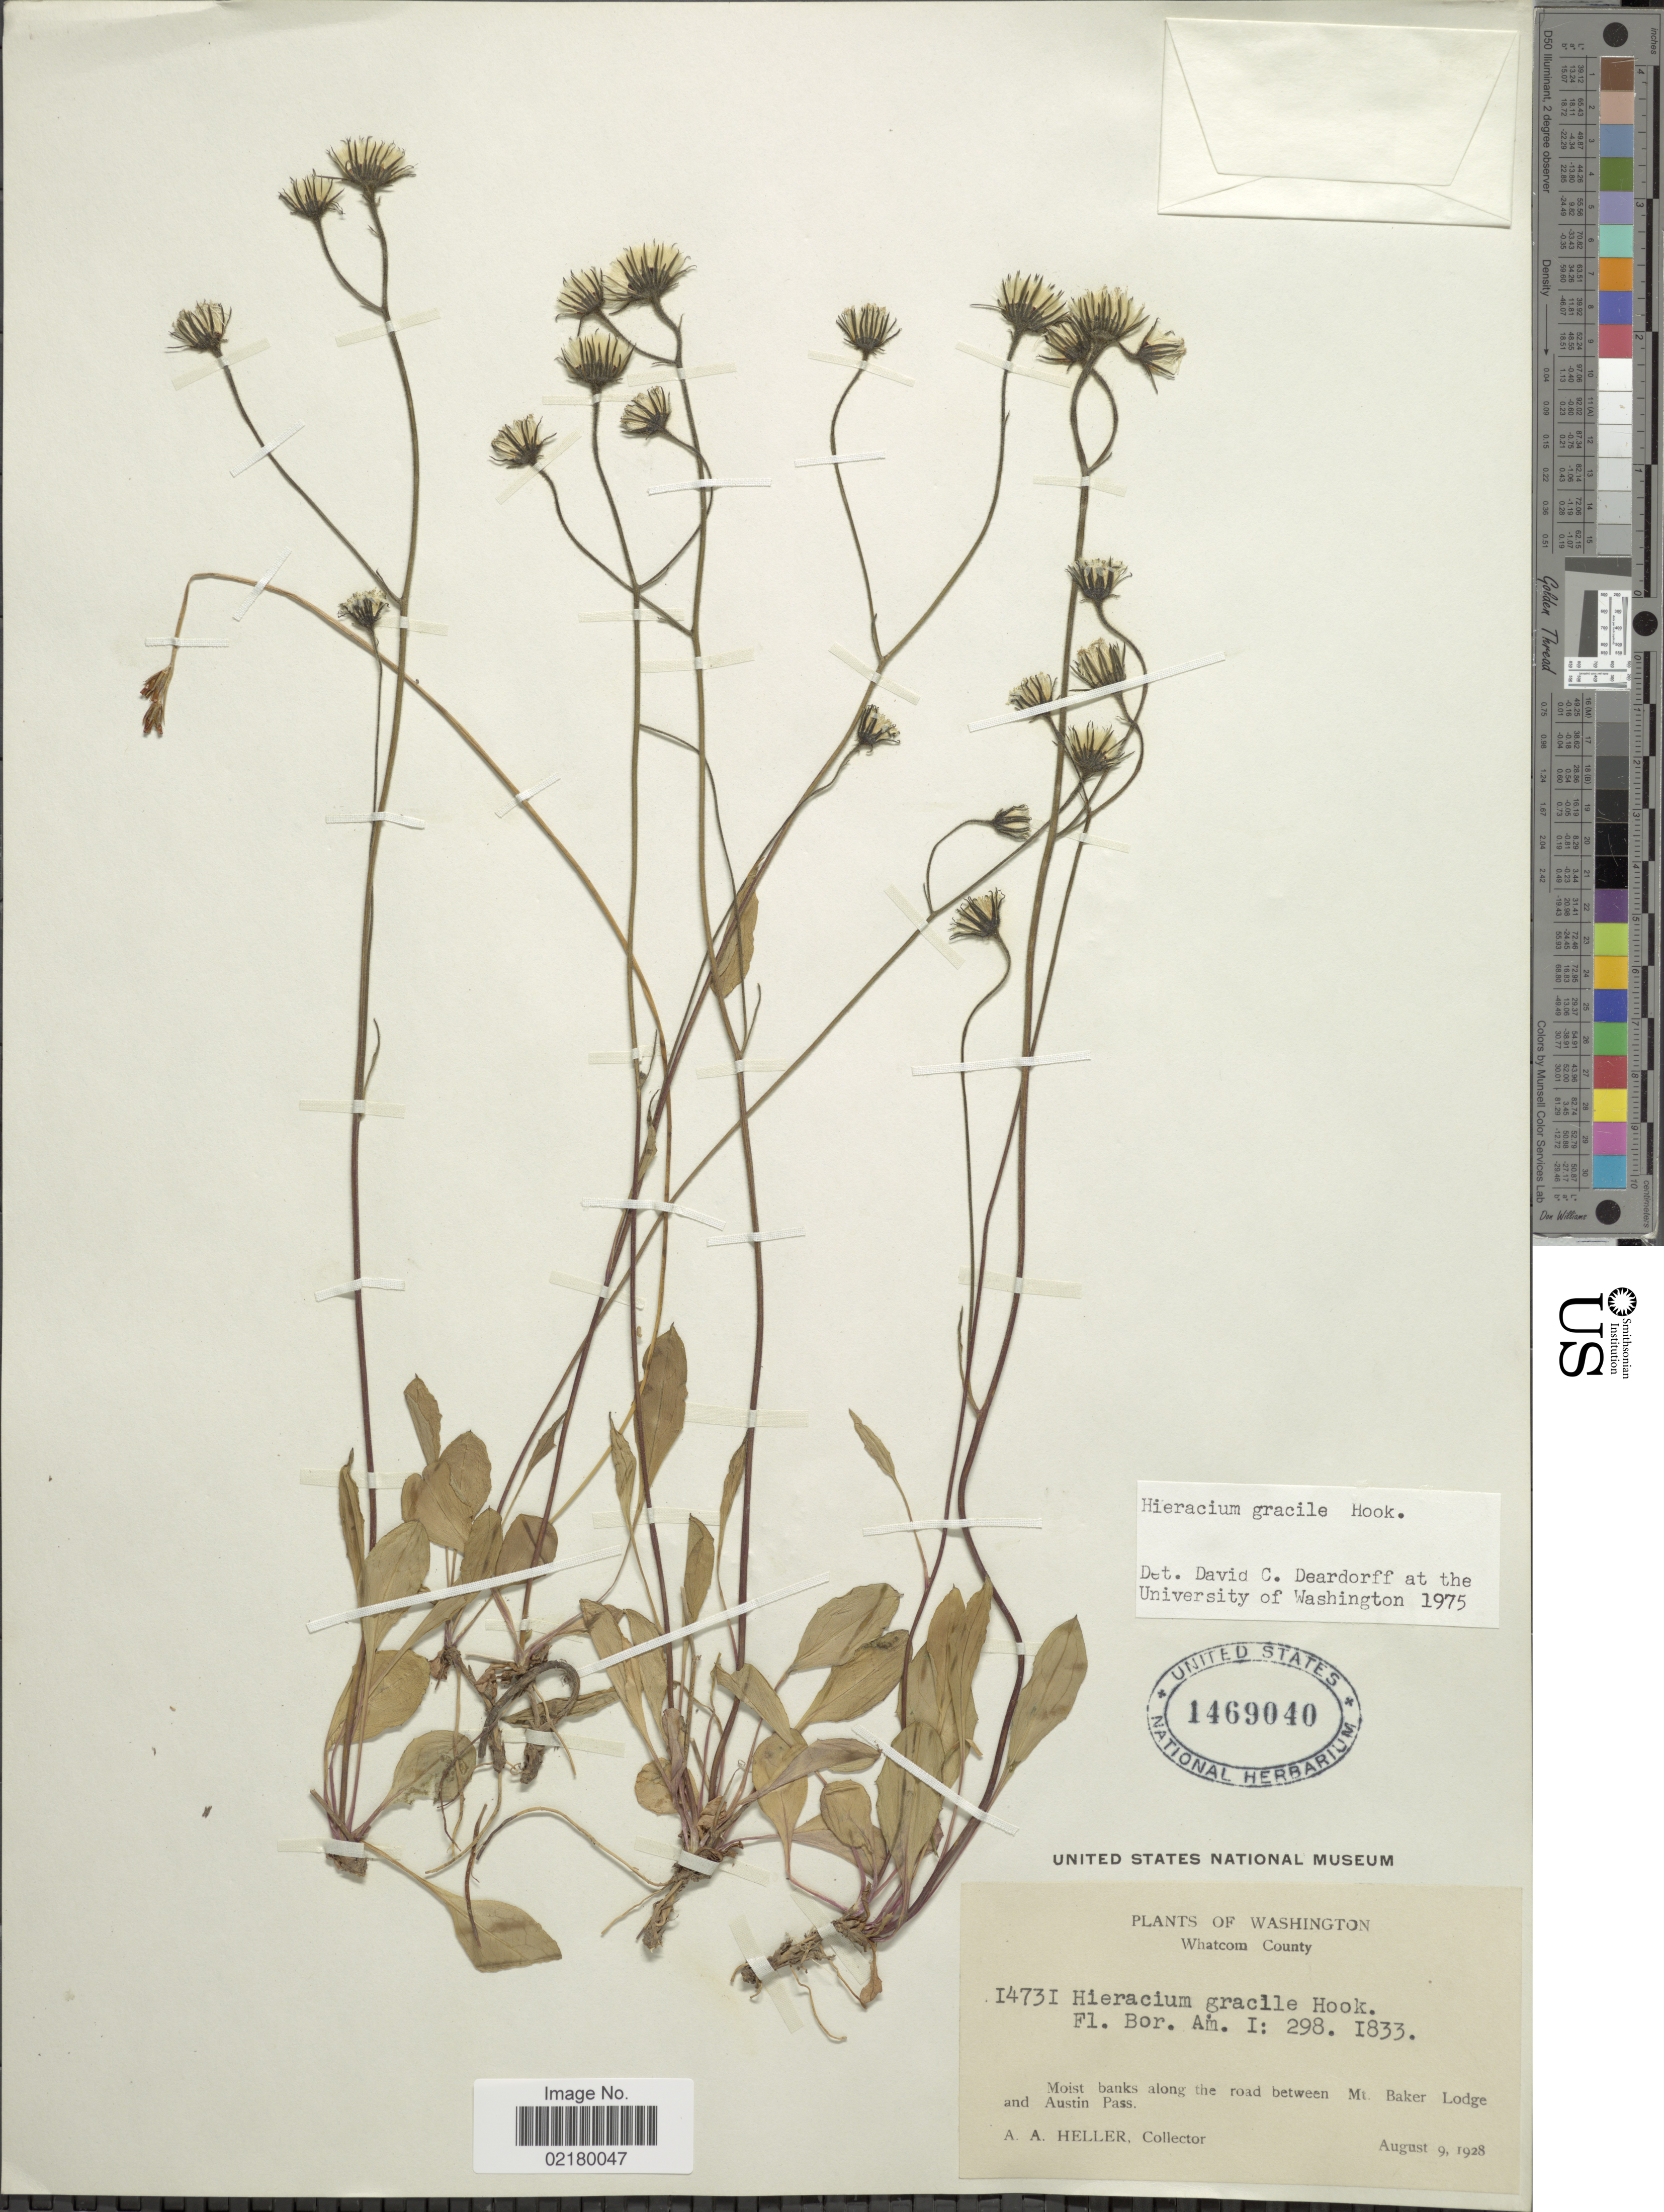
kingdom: Plantae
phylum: Tracheophyta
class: Magnoliopsida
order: Asterales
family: Asteraceae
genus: Hieracium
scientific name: Hieracium triste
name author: Willd. ex Spreng.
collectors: A. A. Heller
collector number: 14731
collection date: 1928-08-09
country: United States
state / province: Washington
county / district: Whatcom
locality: oist banks along the road between Mt. Baker Lodge and Austin Pass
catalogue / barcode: US 1469040